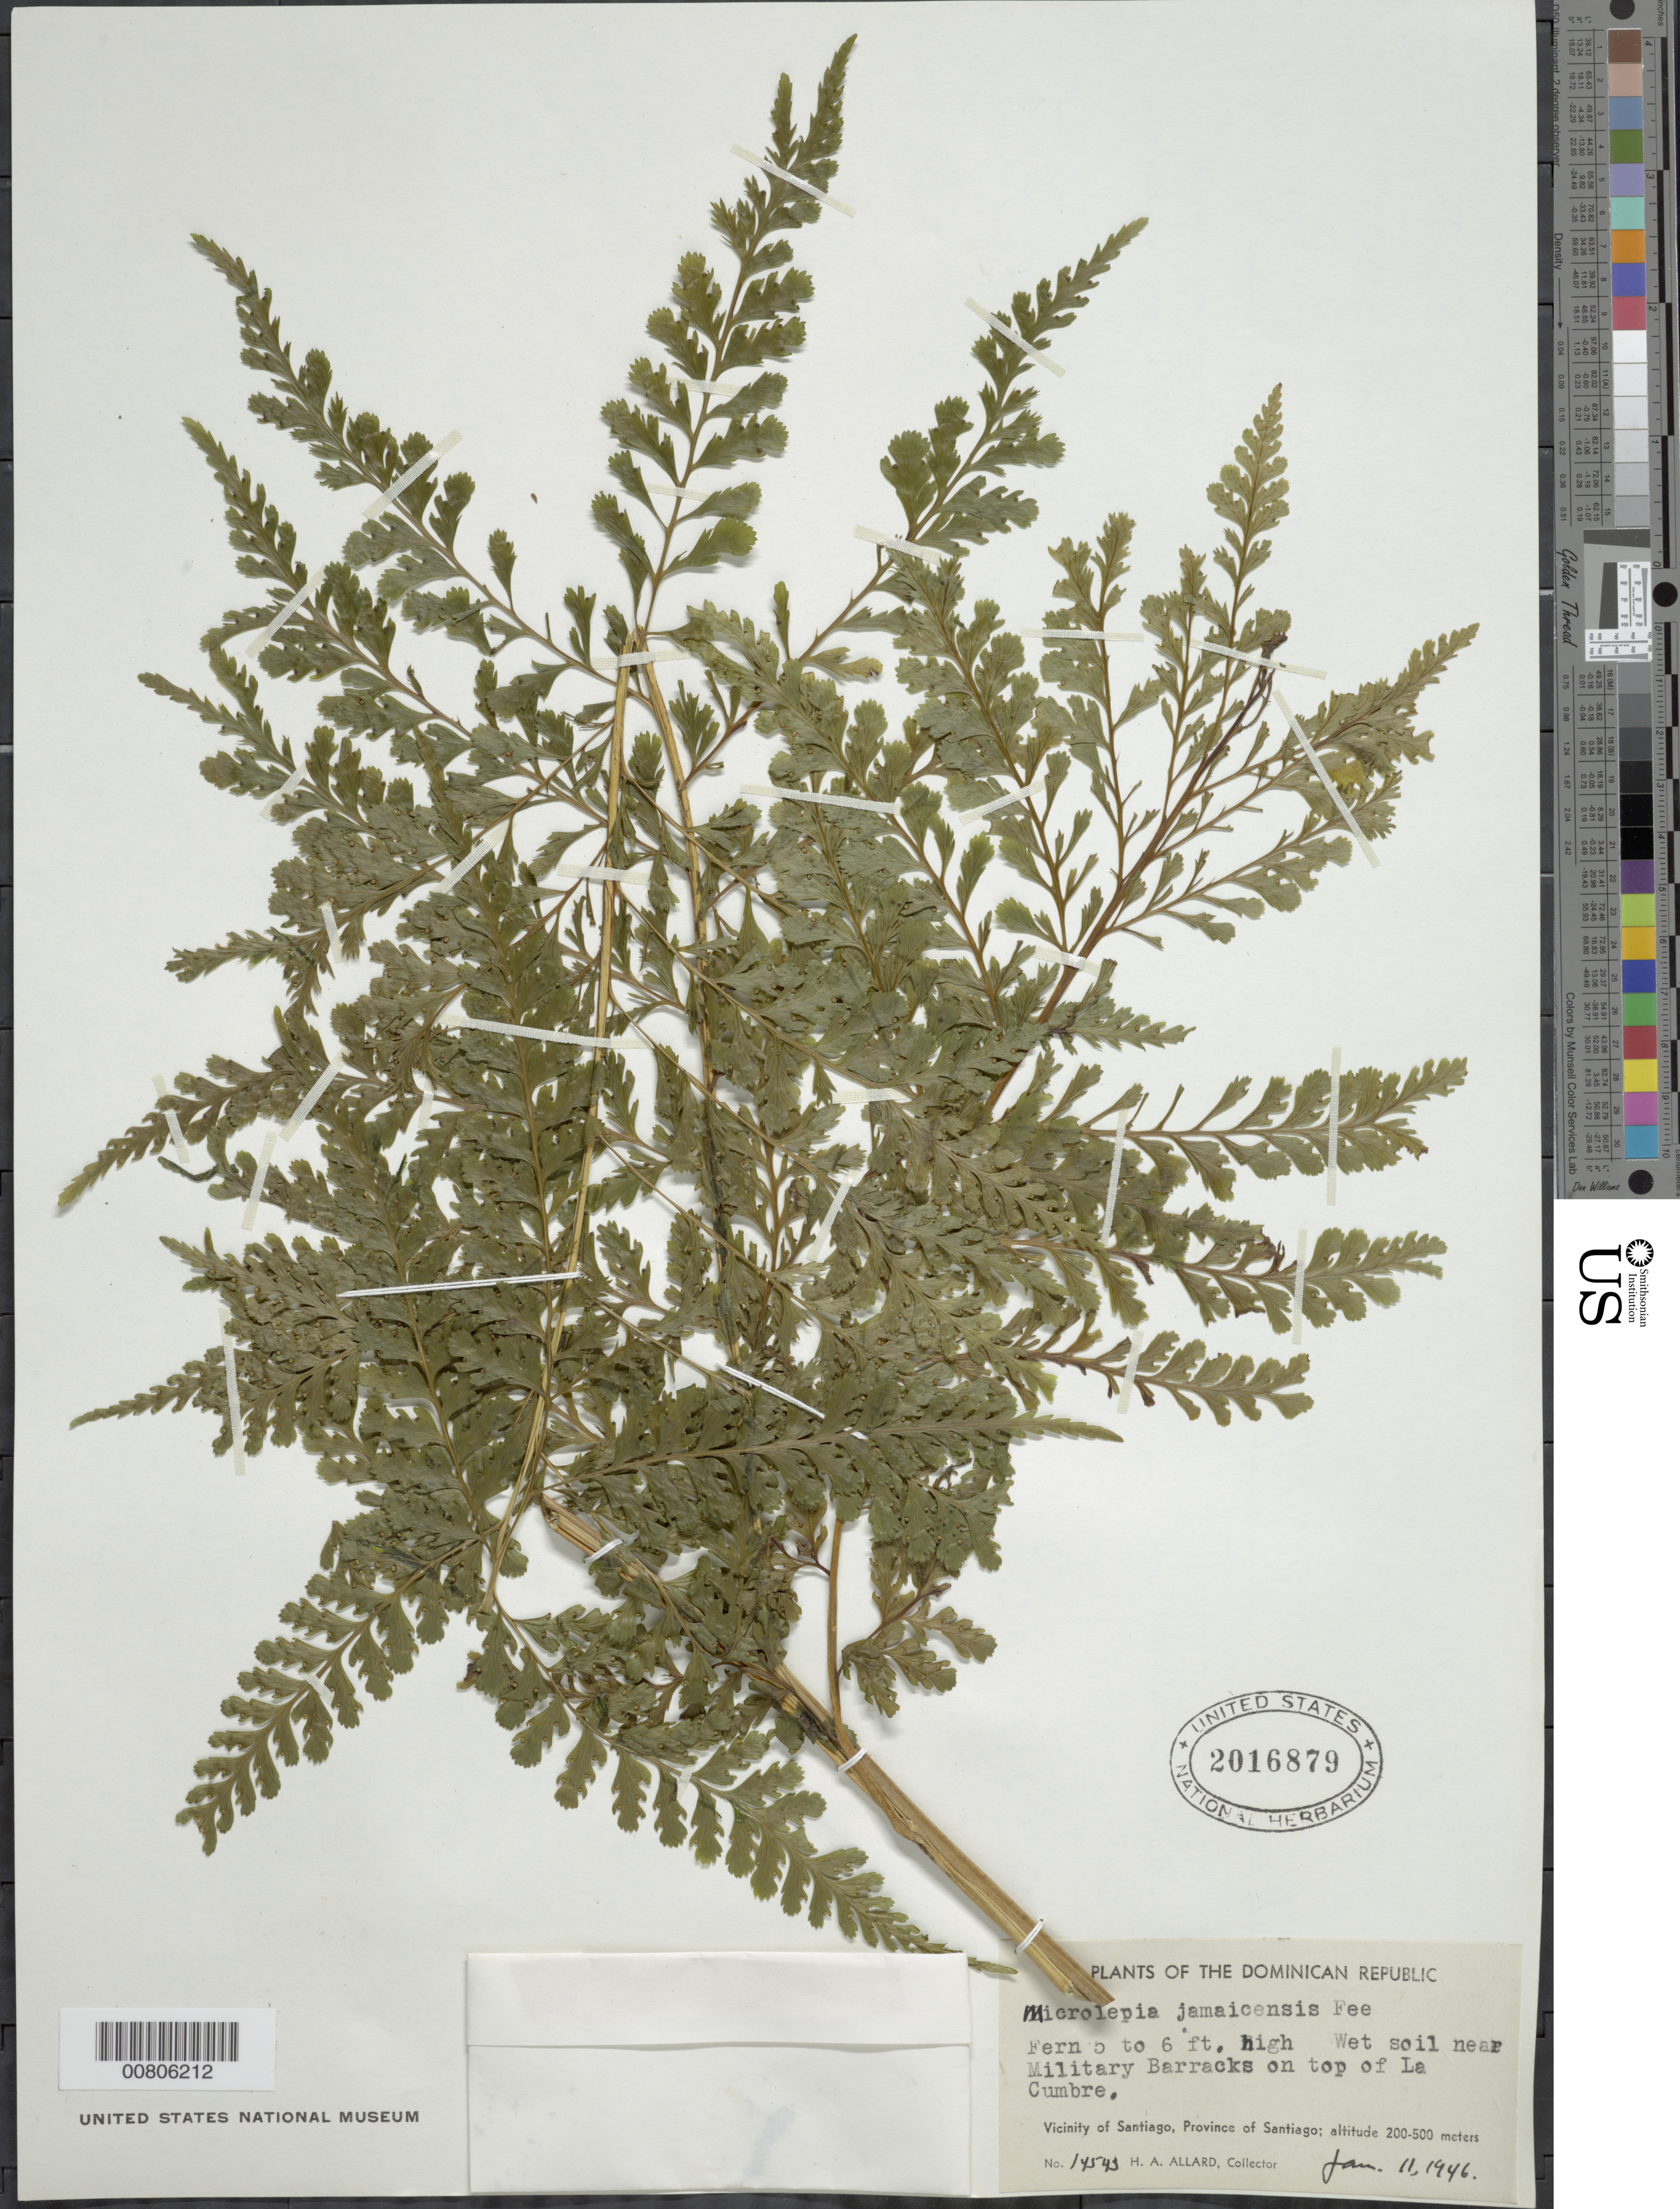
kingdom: Plantae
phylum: Tracheophyta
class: Polypodiopsida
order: Polypodiales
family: Dennstaedtiaceae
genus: Microlepia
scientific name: Microlepia jamaicensis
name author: (Hook.) Fée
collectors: H. A. Allard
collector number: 14543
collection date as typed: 11 Jan 1946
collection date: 1946-01-11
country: Dominican Republic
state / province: Santiago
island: Hispaniola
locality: Santiago vicinity, near Military Barracks on top of La Cumbre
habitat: Wet soil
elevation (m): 200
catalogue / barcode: US 2016879